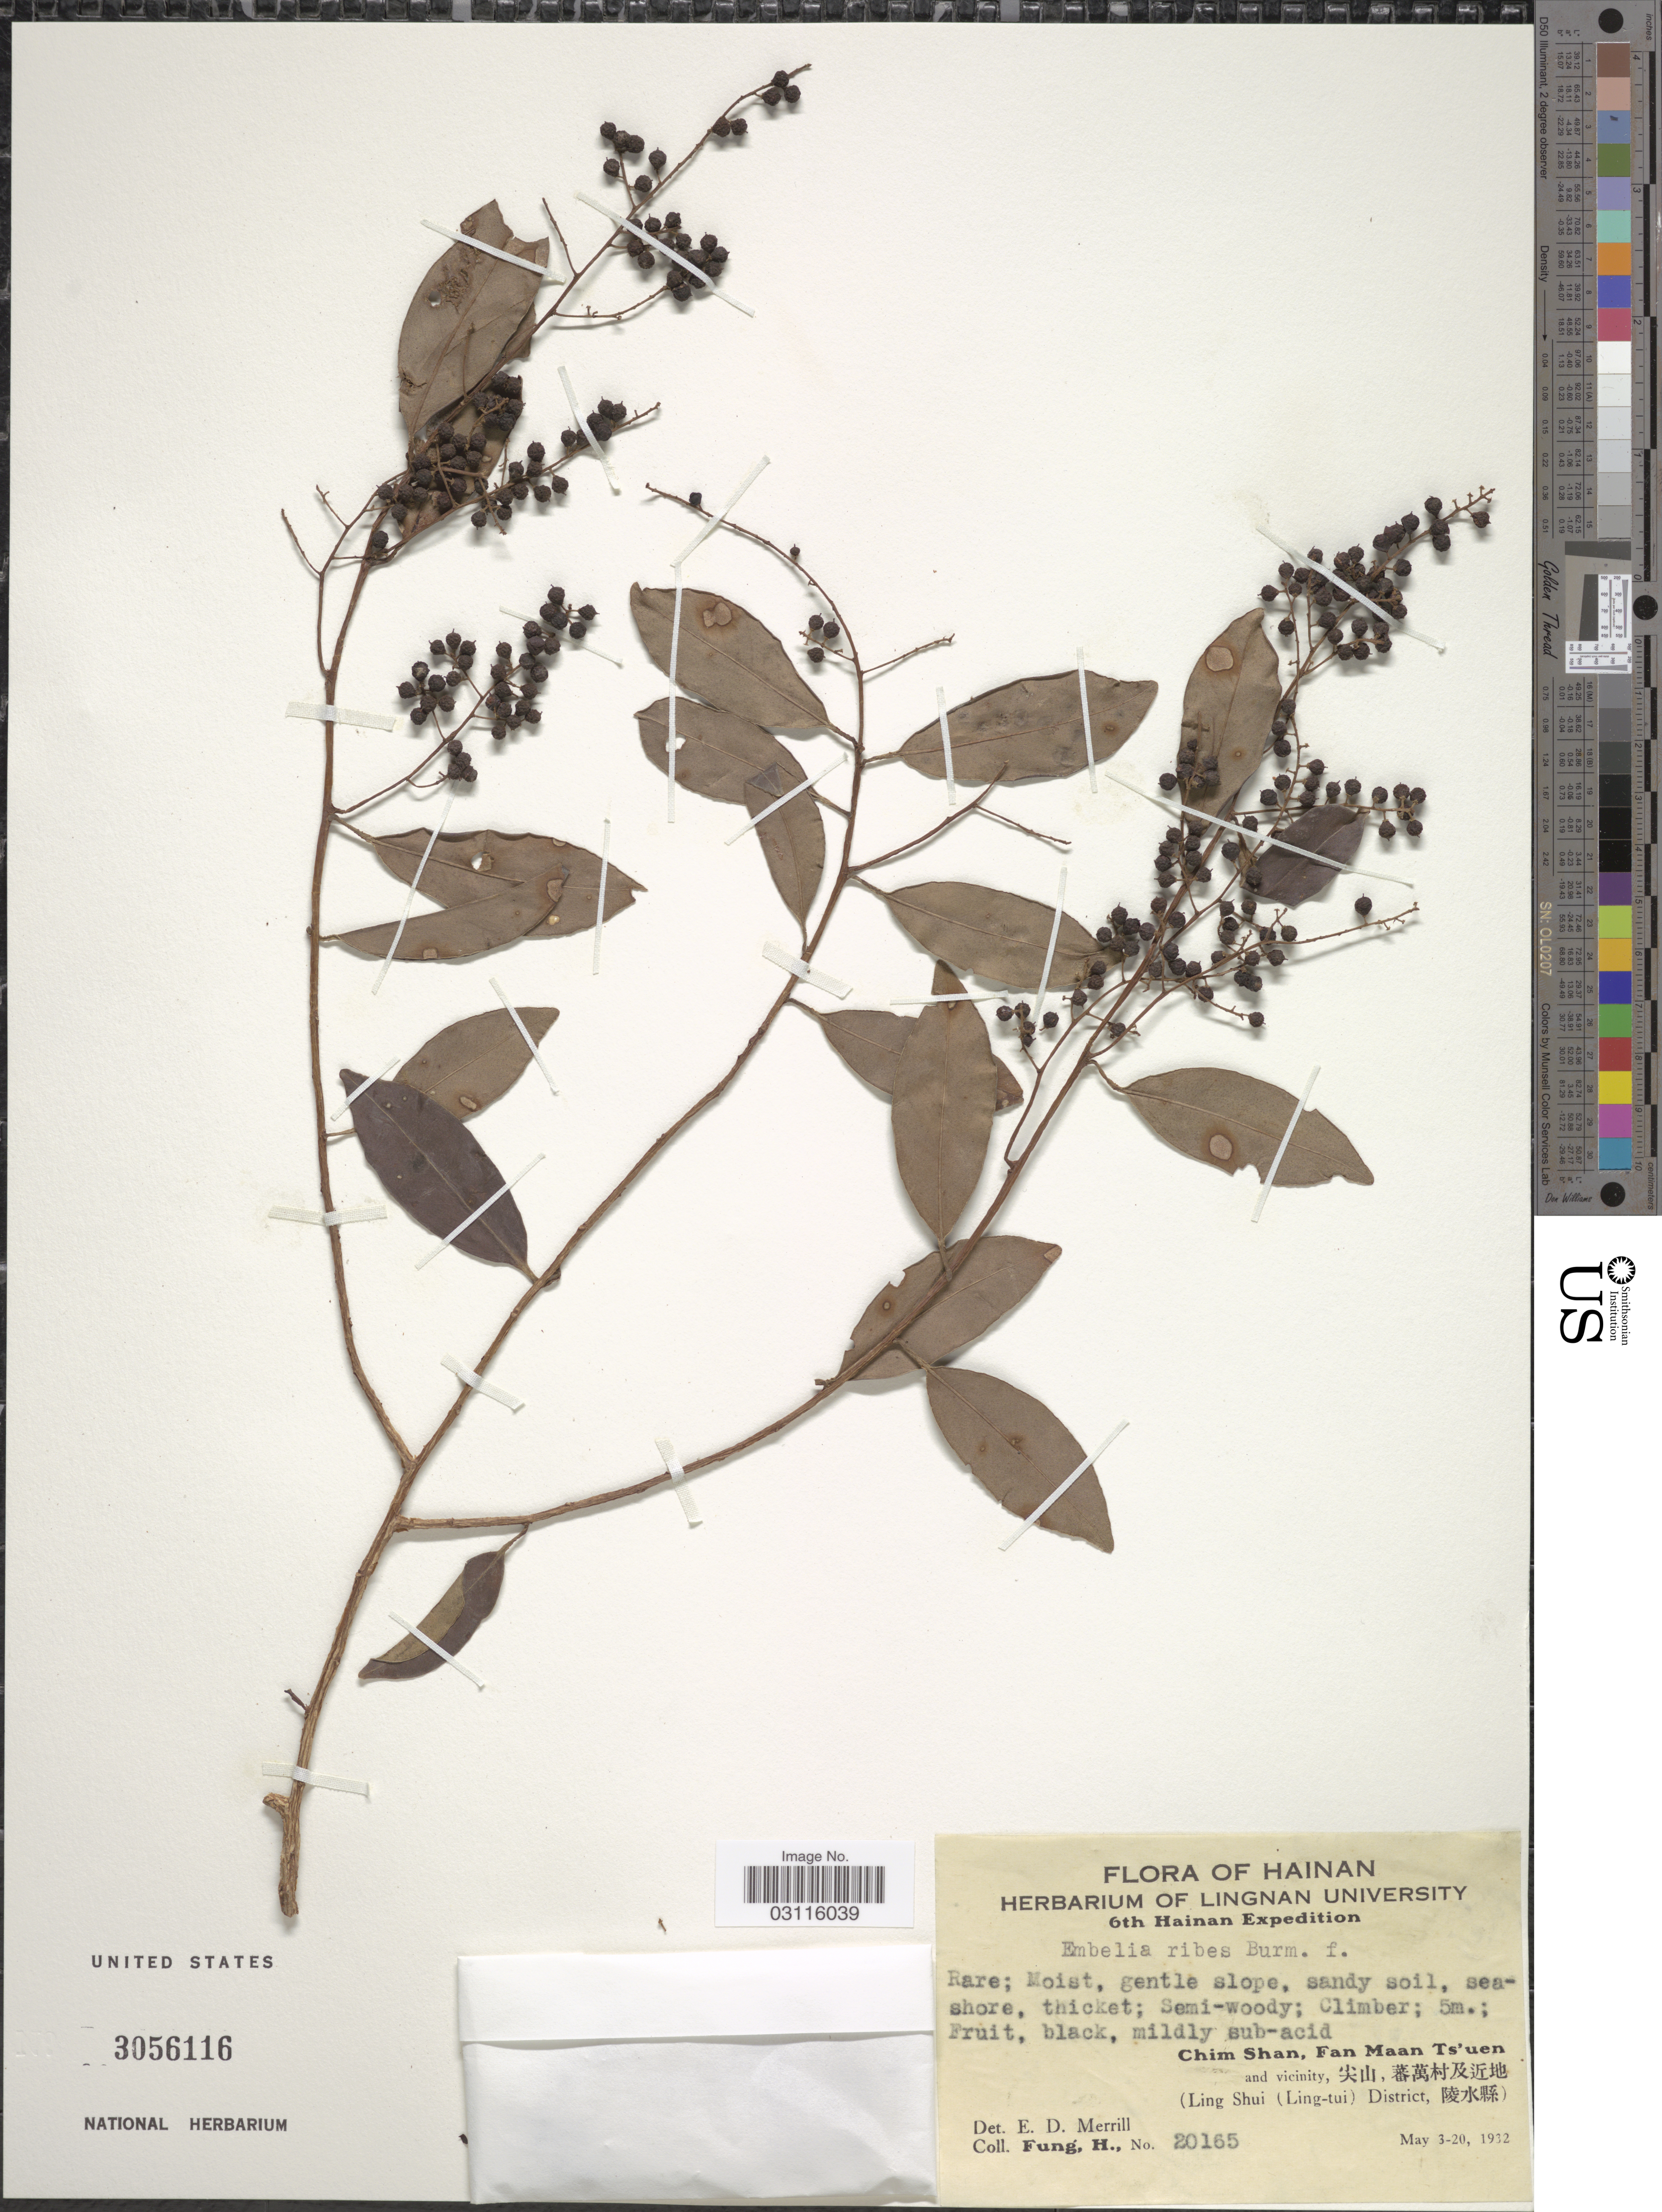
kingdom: Plantae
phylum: Tracheophyta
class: Magnoliopsida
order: Ericales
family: Primulaceae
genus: Embelia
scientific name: Embelia ribes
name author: Burm. f.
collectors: H. Fung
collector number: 20165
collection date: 1932-05-03/1932-05-20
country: China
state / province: Hainan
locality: Chim Shan, Fan Maan Ts'uen and vicinity, (Ling Shui (Ling-tui) District, X).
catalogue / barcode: US 3056116